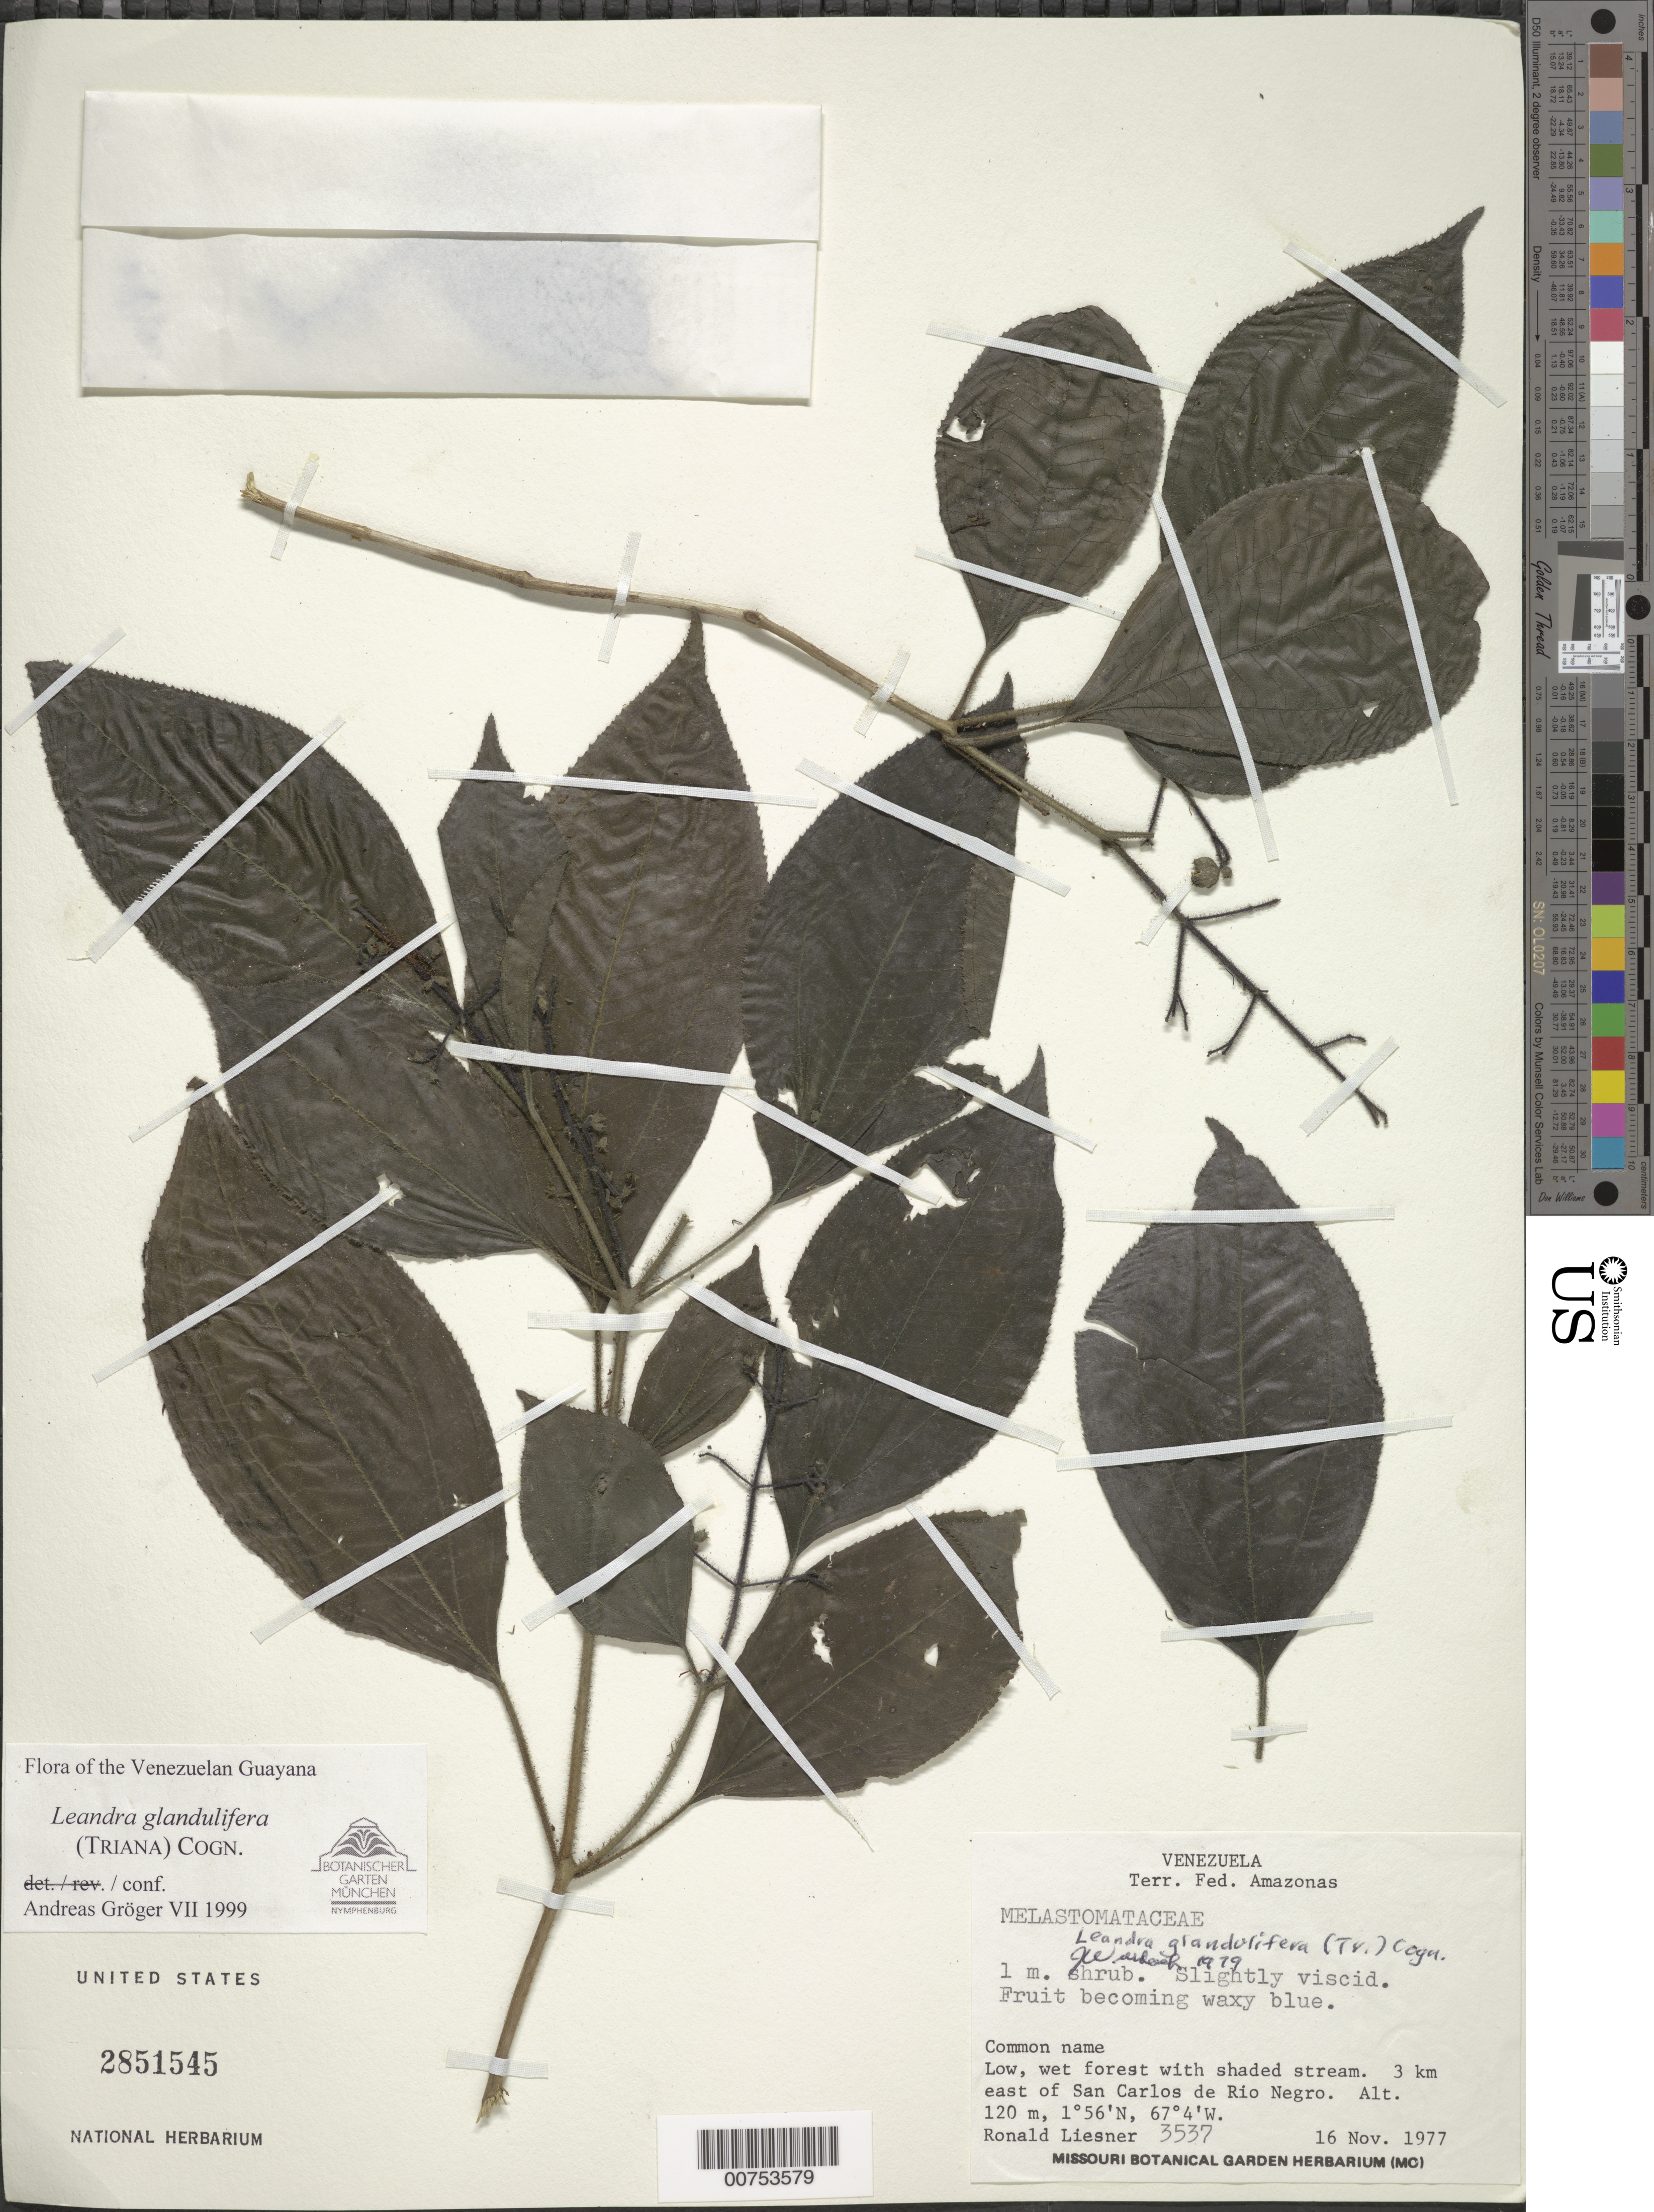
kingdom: Plantae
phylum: Tracheophyta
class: Magnoliopsida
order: Myrtales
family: Melastomataceae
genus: Leandra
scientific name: Leandra glandulifera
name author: (Triana) Cogn.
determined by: Gröger, A.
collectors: R. L. Liesner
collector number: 3537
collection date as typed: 16-Nov-77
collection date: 1977-11-16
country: Venezuela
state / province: Amazonas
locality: San Carlos de Río Negro, 3 km E of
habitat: Low, wet forest with shaded stream; climbing sapling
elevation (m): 120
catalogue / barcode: US 2851545